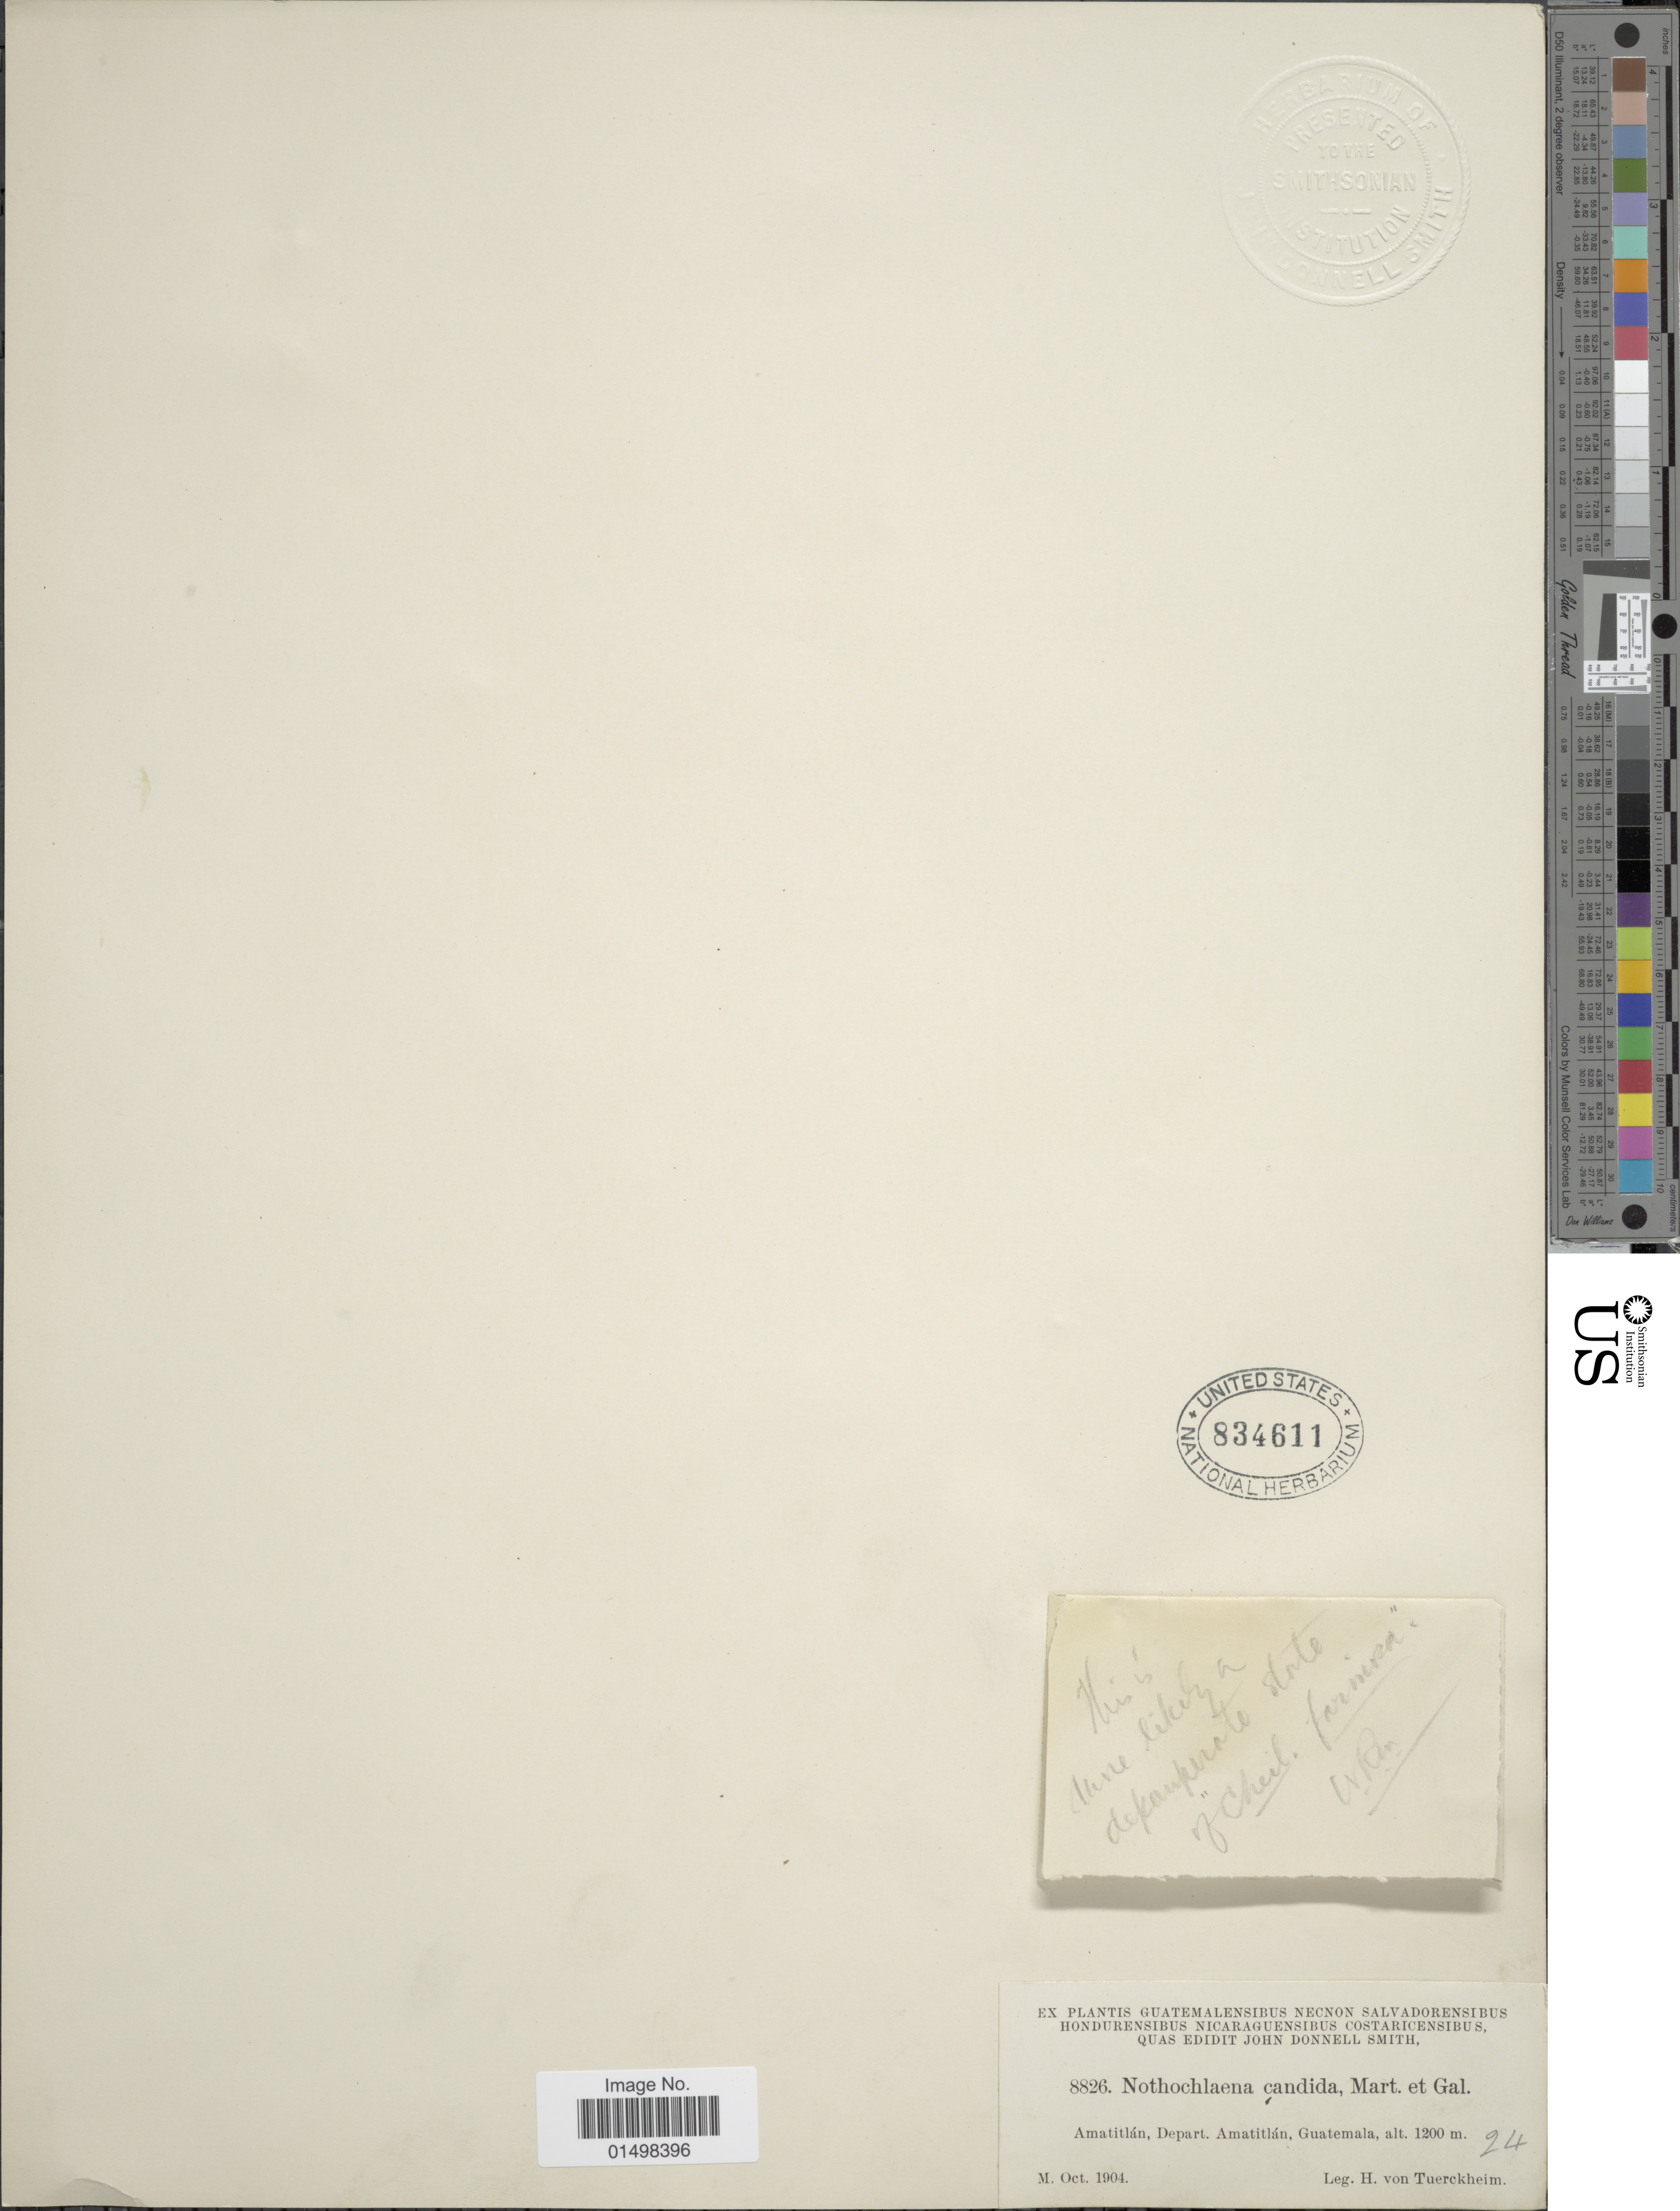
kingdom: Plantae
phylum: Tracheophyta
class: Polypodiopsida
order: Polypodiales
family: Pteridaceae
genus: Aleuritopteris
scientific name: Aleuritopteris farinosa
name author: (Forssk.) Fée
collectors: H. von Türckheim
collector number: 24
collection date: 1904-10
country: Guatemala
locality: Amatitlan, Depart. Amatitlan.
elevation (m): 1200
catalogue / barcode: US 834611